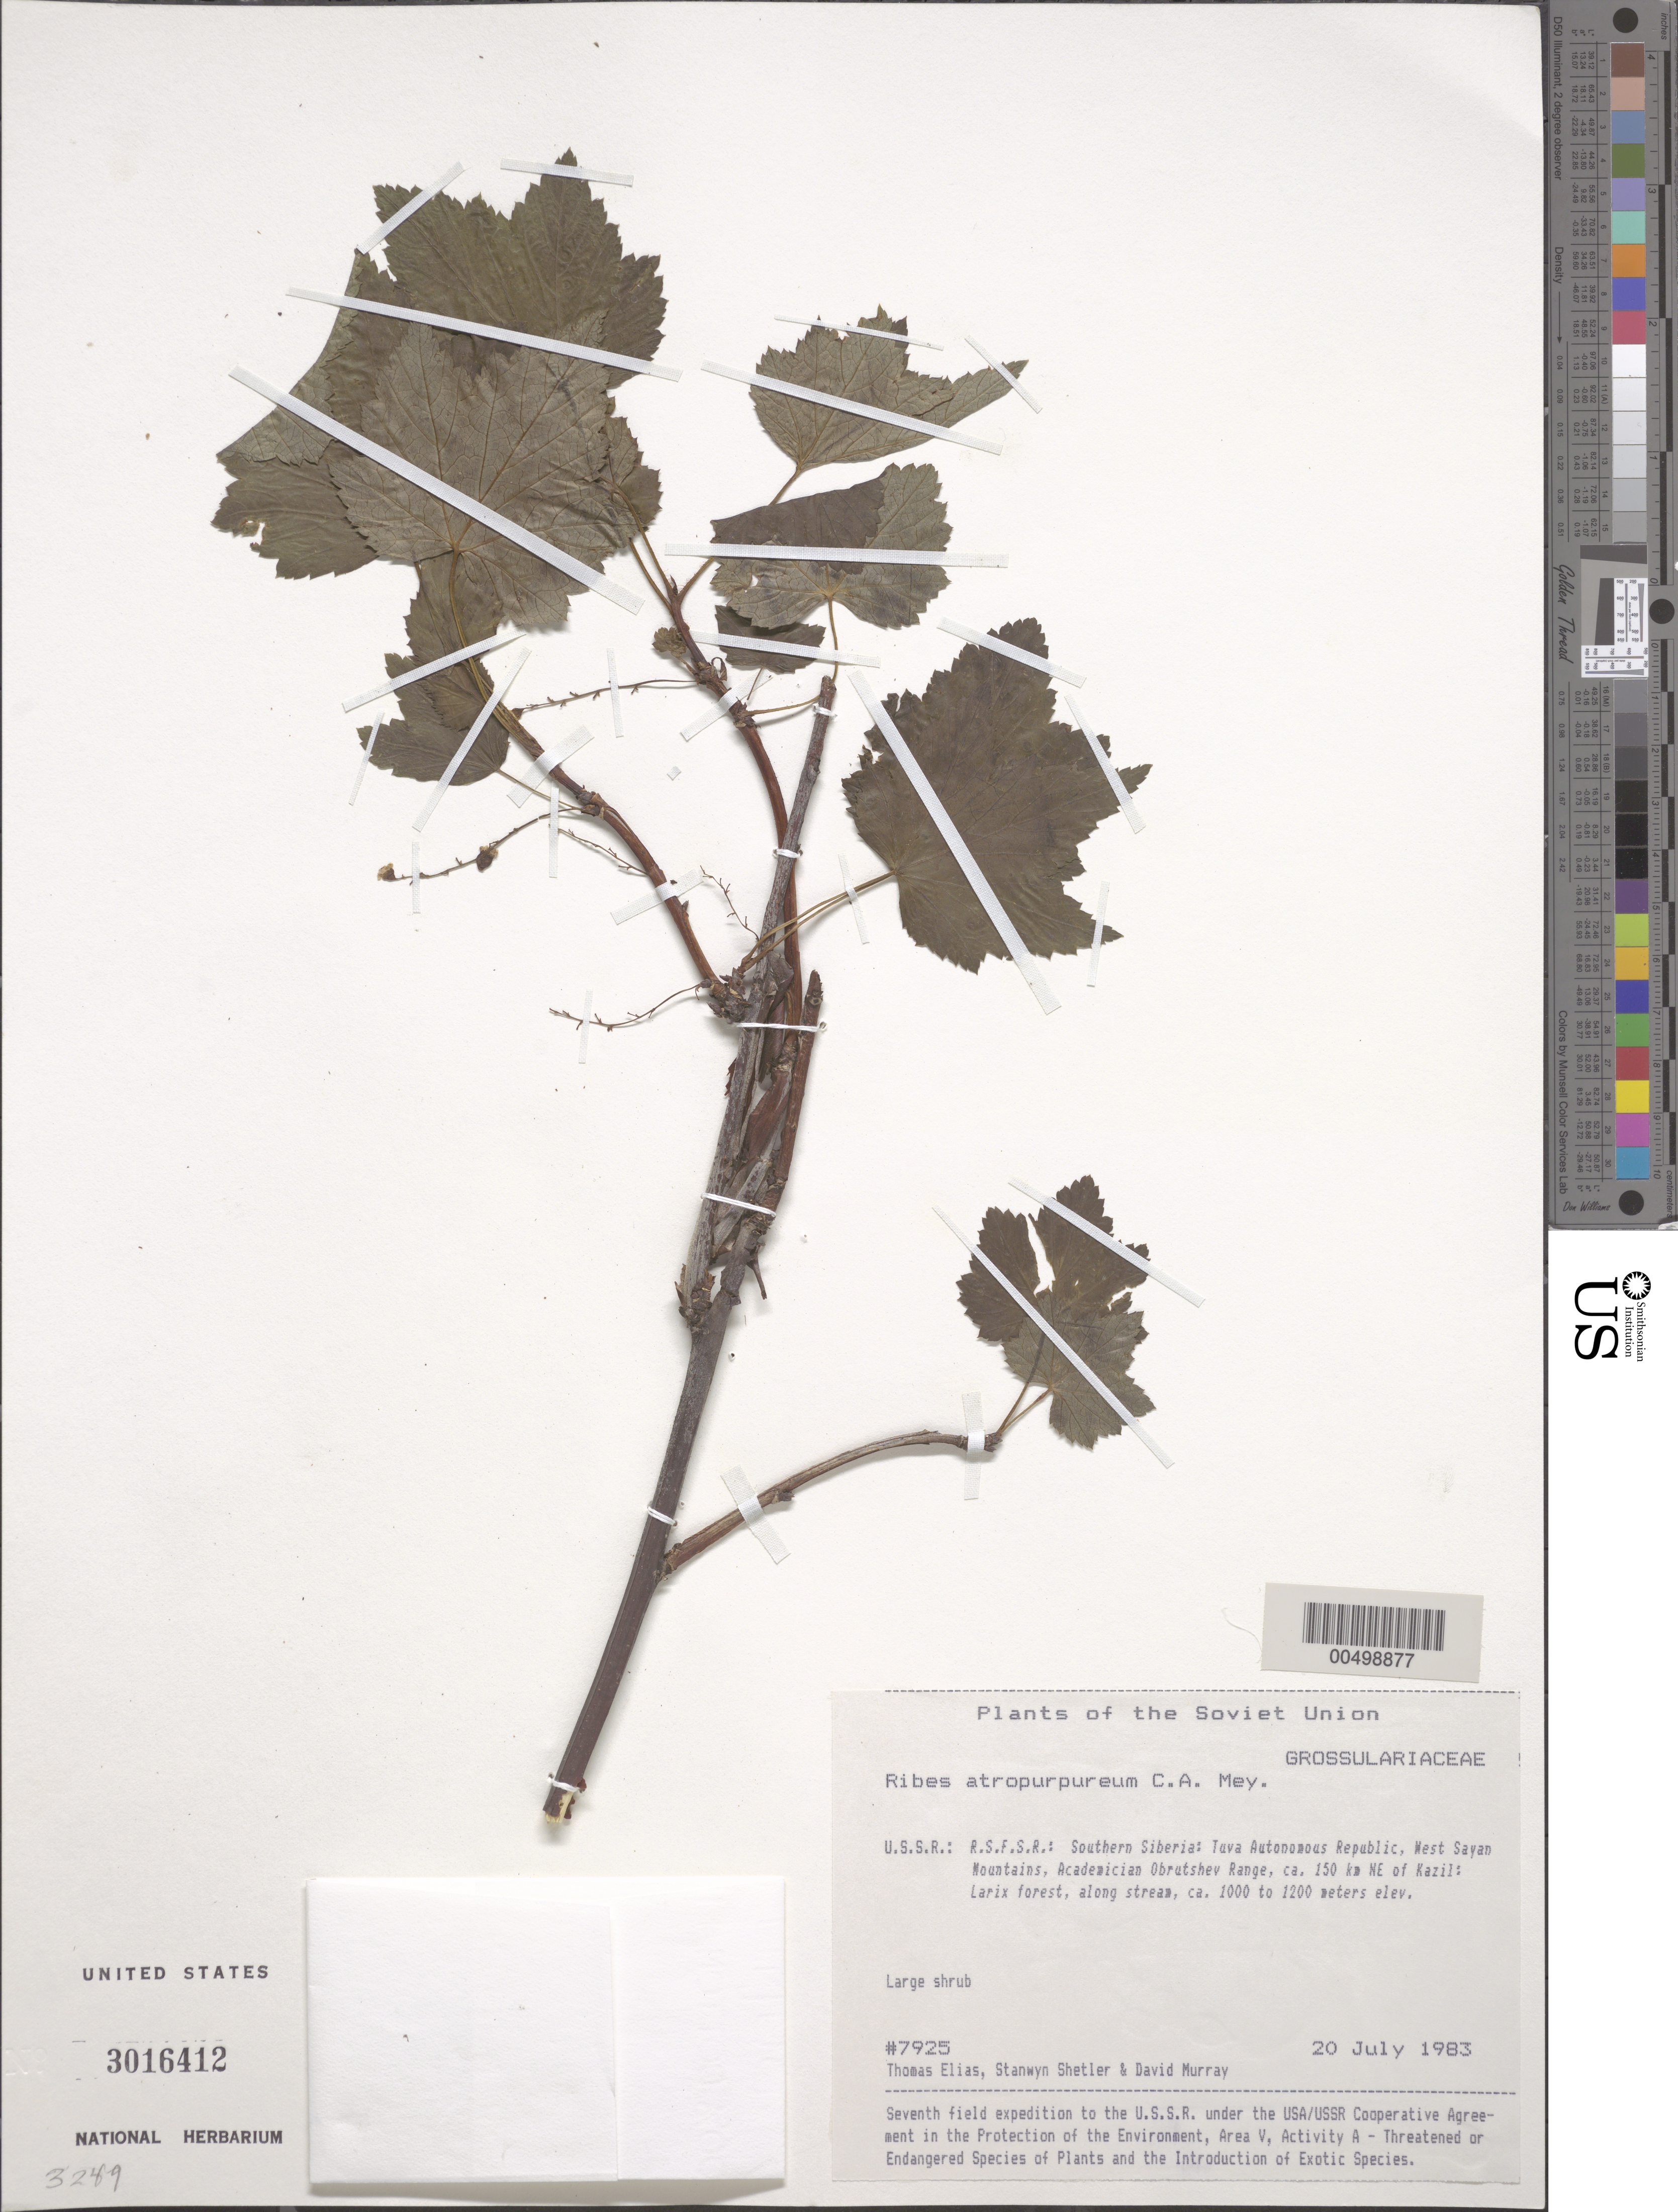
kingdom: Plantae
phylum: Tracheophyta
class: Magnoliopsida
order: Saxifragales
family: Grossulariaceae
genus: Ribes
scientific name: Ribes atropurpureum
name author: C.A. Mey.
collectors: T. Elias, S. Shetler & D. F. Murray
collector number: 7925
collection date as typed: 20 Jul 1983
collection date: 1983-07-20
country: Russian Federation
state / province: Tuva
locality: West Sayan Mountains, Academician Obrutshev Range, ca. 150 km NE of Kazil [Kyzyl]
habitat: Larix forest, along stream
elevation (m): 1000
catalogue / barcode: US 3016412